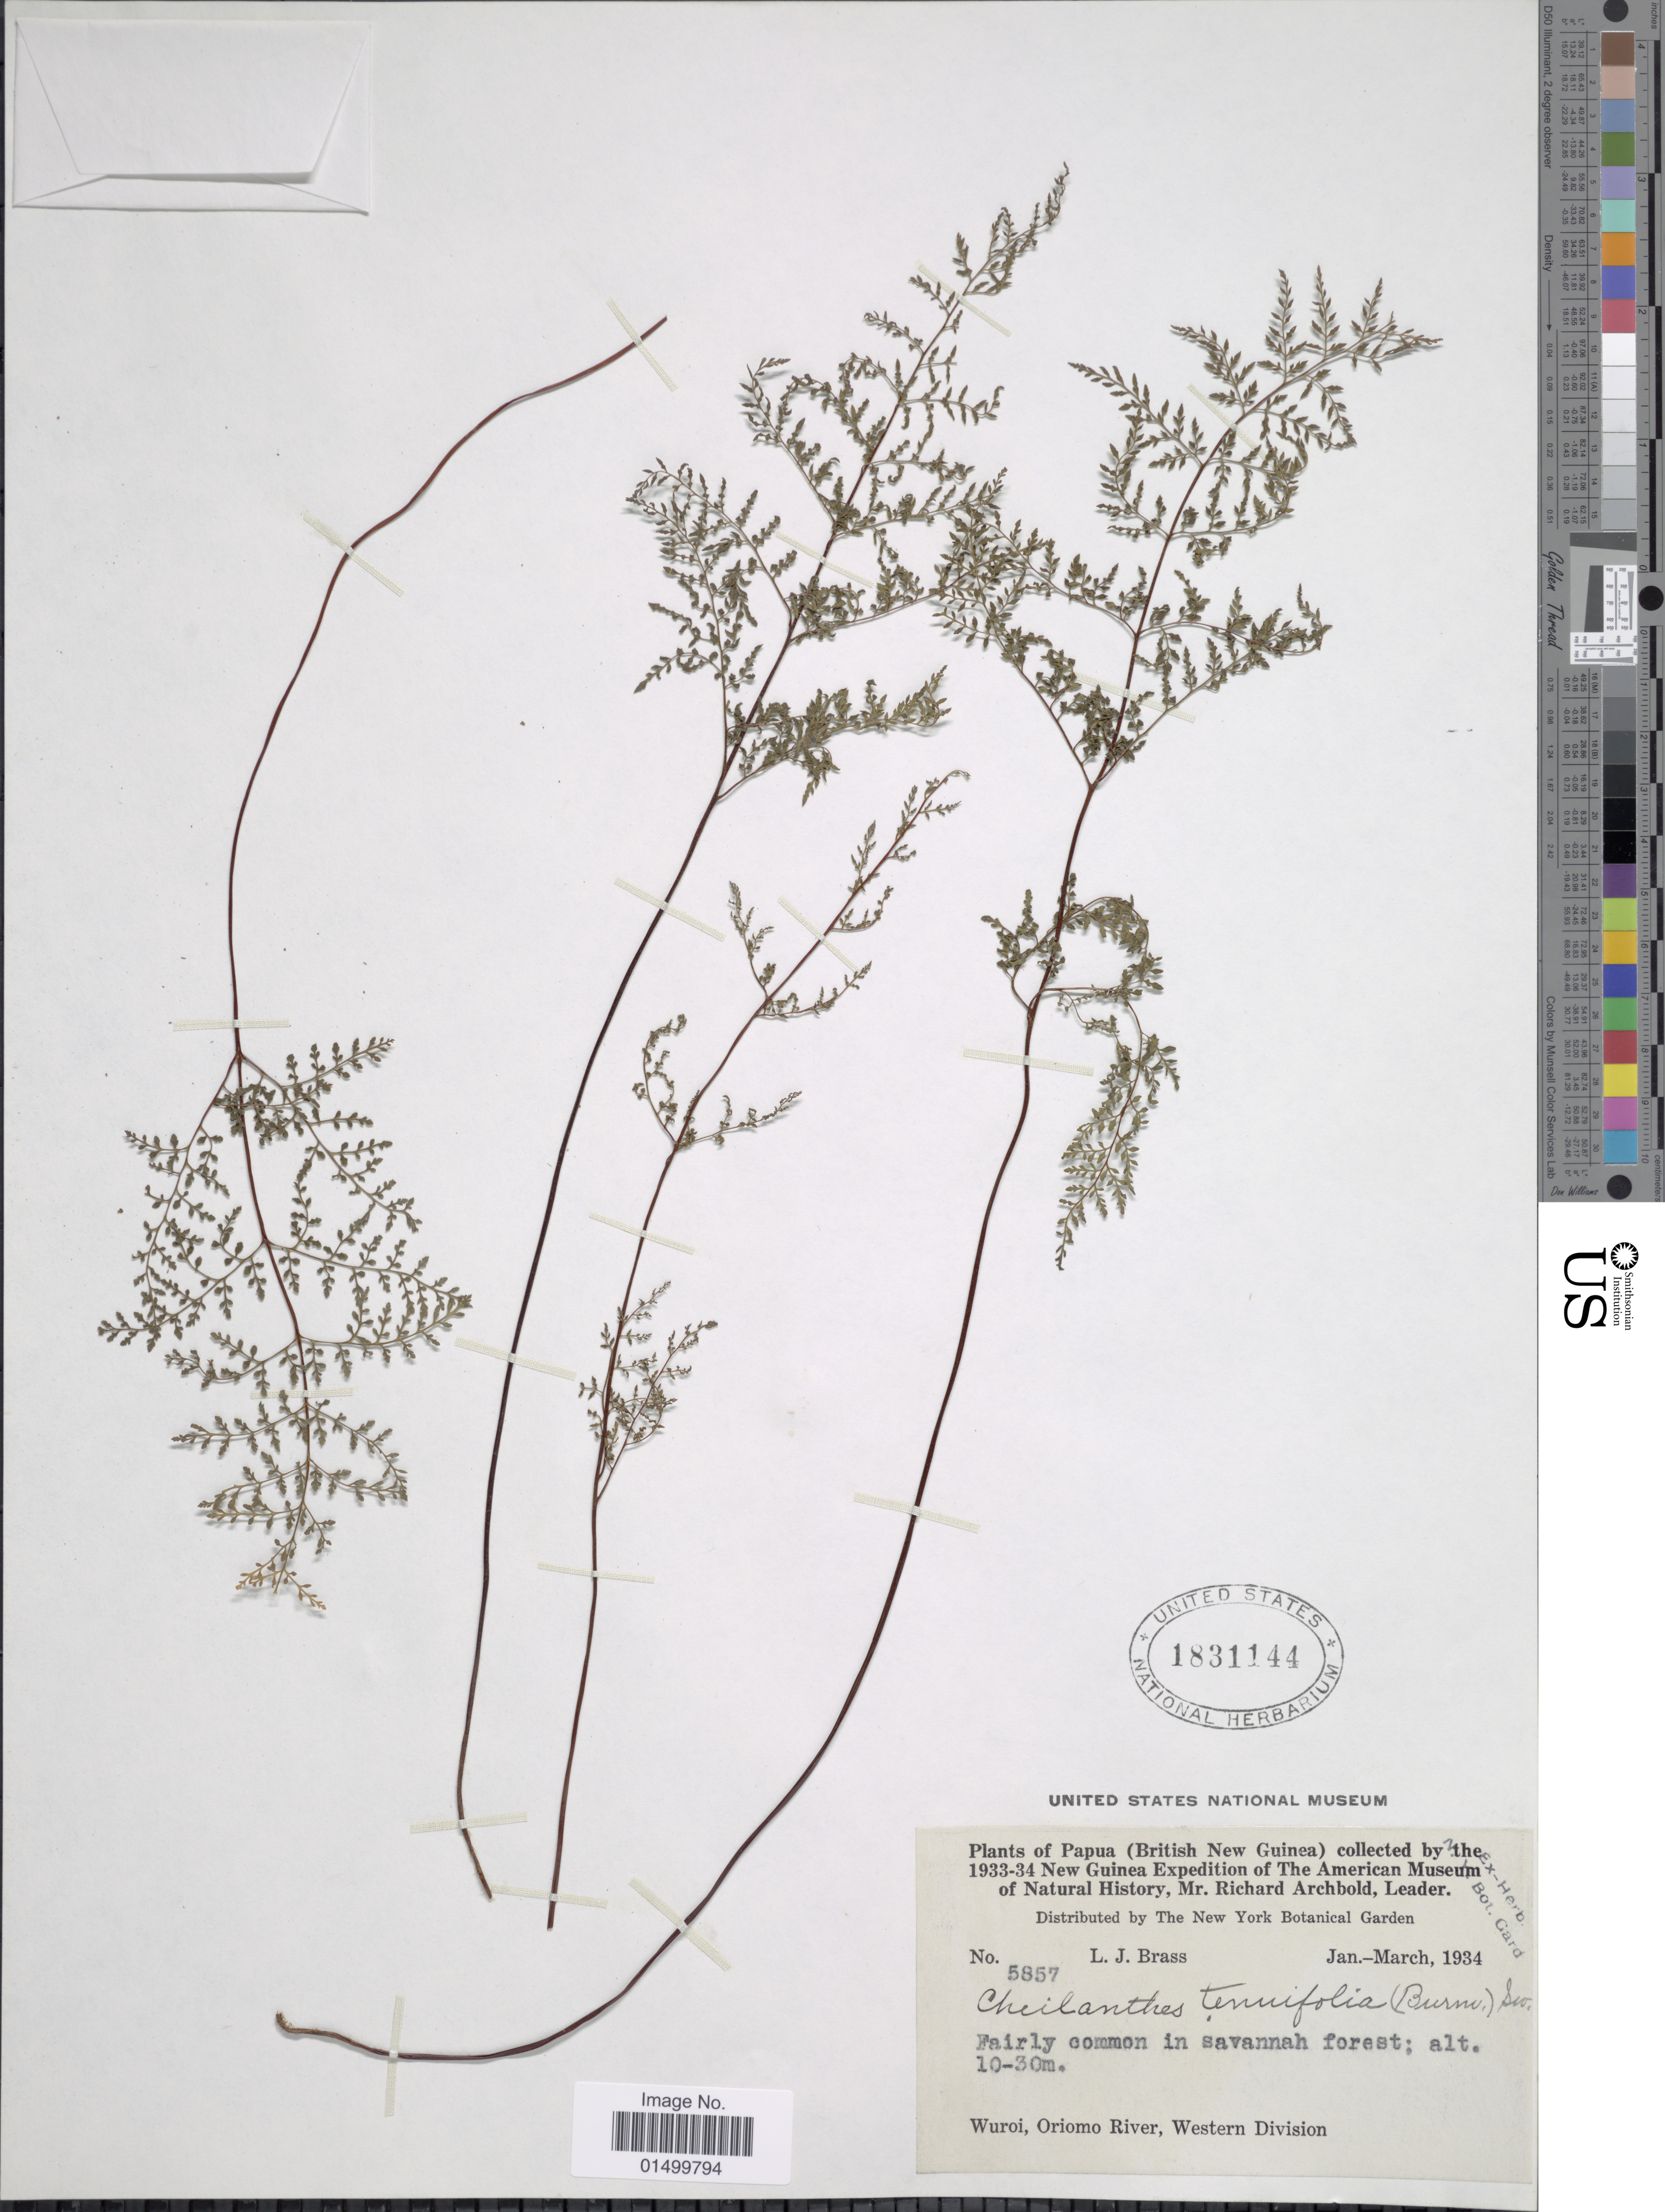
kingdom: Plantae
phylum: Tracheophyta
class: Polypodiopsida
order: Polypodiales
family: Pteridaceae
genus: Cheilanthes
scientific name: Cheilanthes tenuifolia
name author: (Burm. f.) Sw.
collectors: L. J. Brass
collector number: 5857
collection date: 1934-01/1934-03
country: Papua New Guinea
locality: British New Guinea, Wuroi, Oriomo River, Western Division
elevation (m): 10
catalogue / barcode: US 1831144